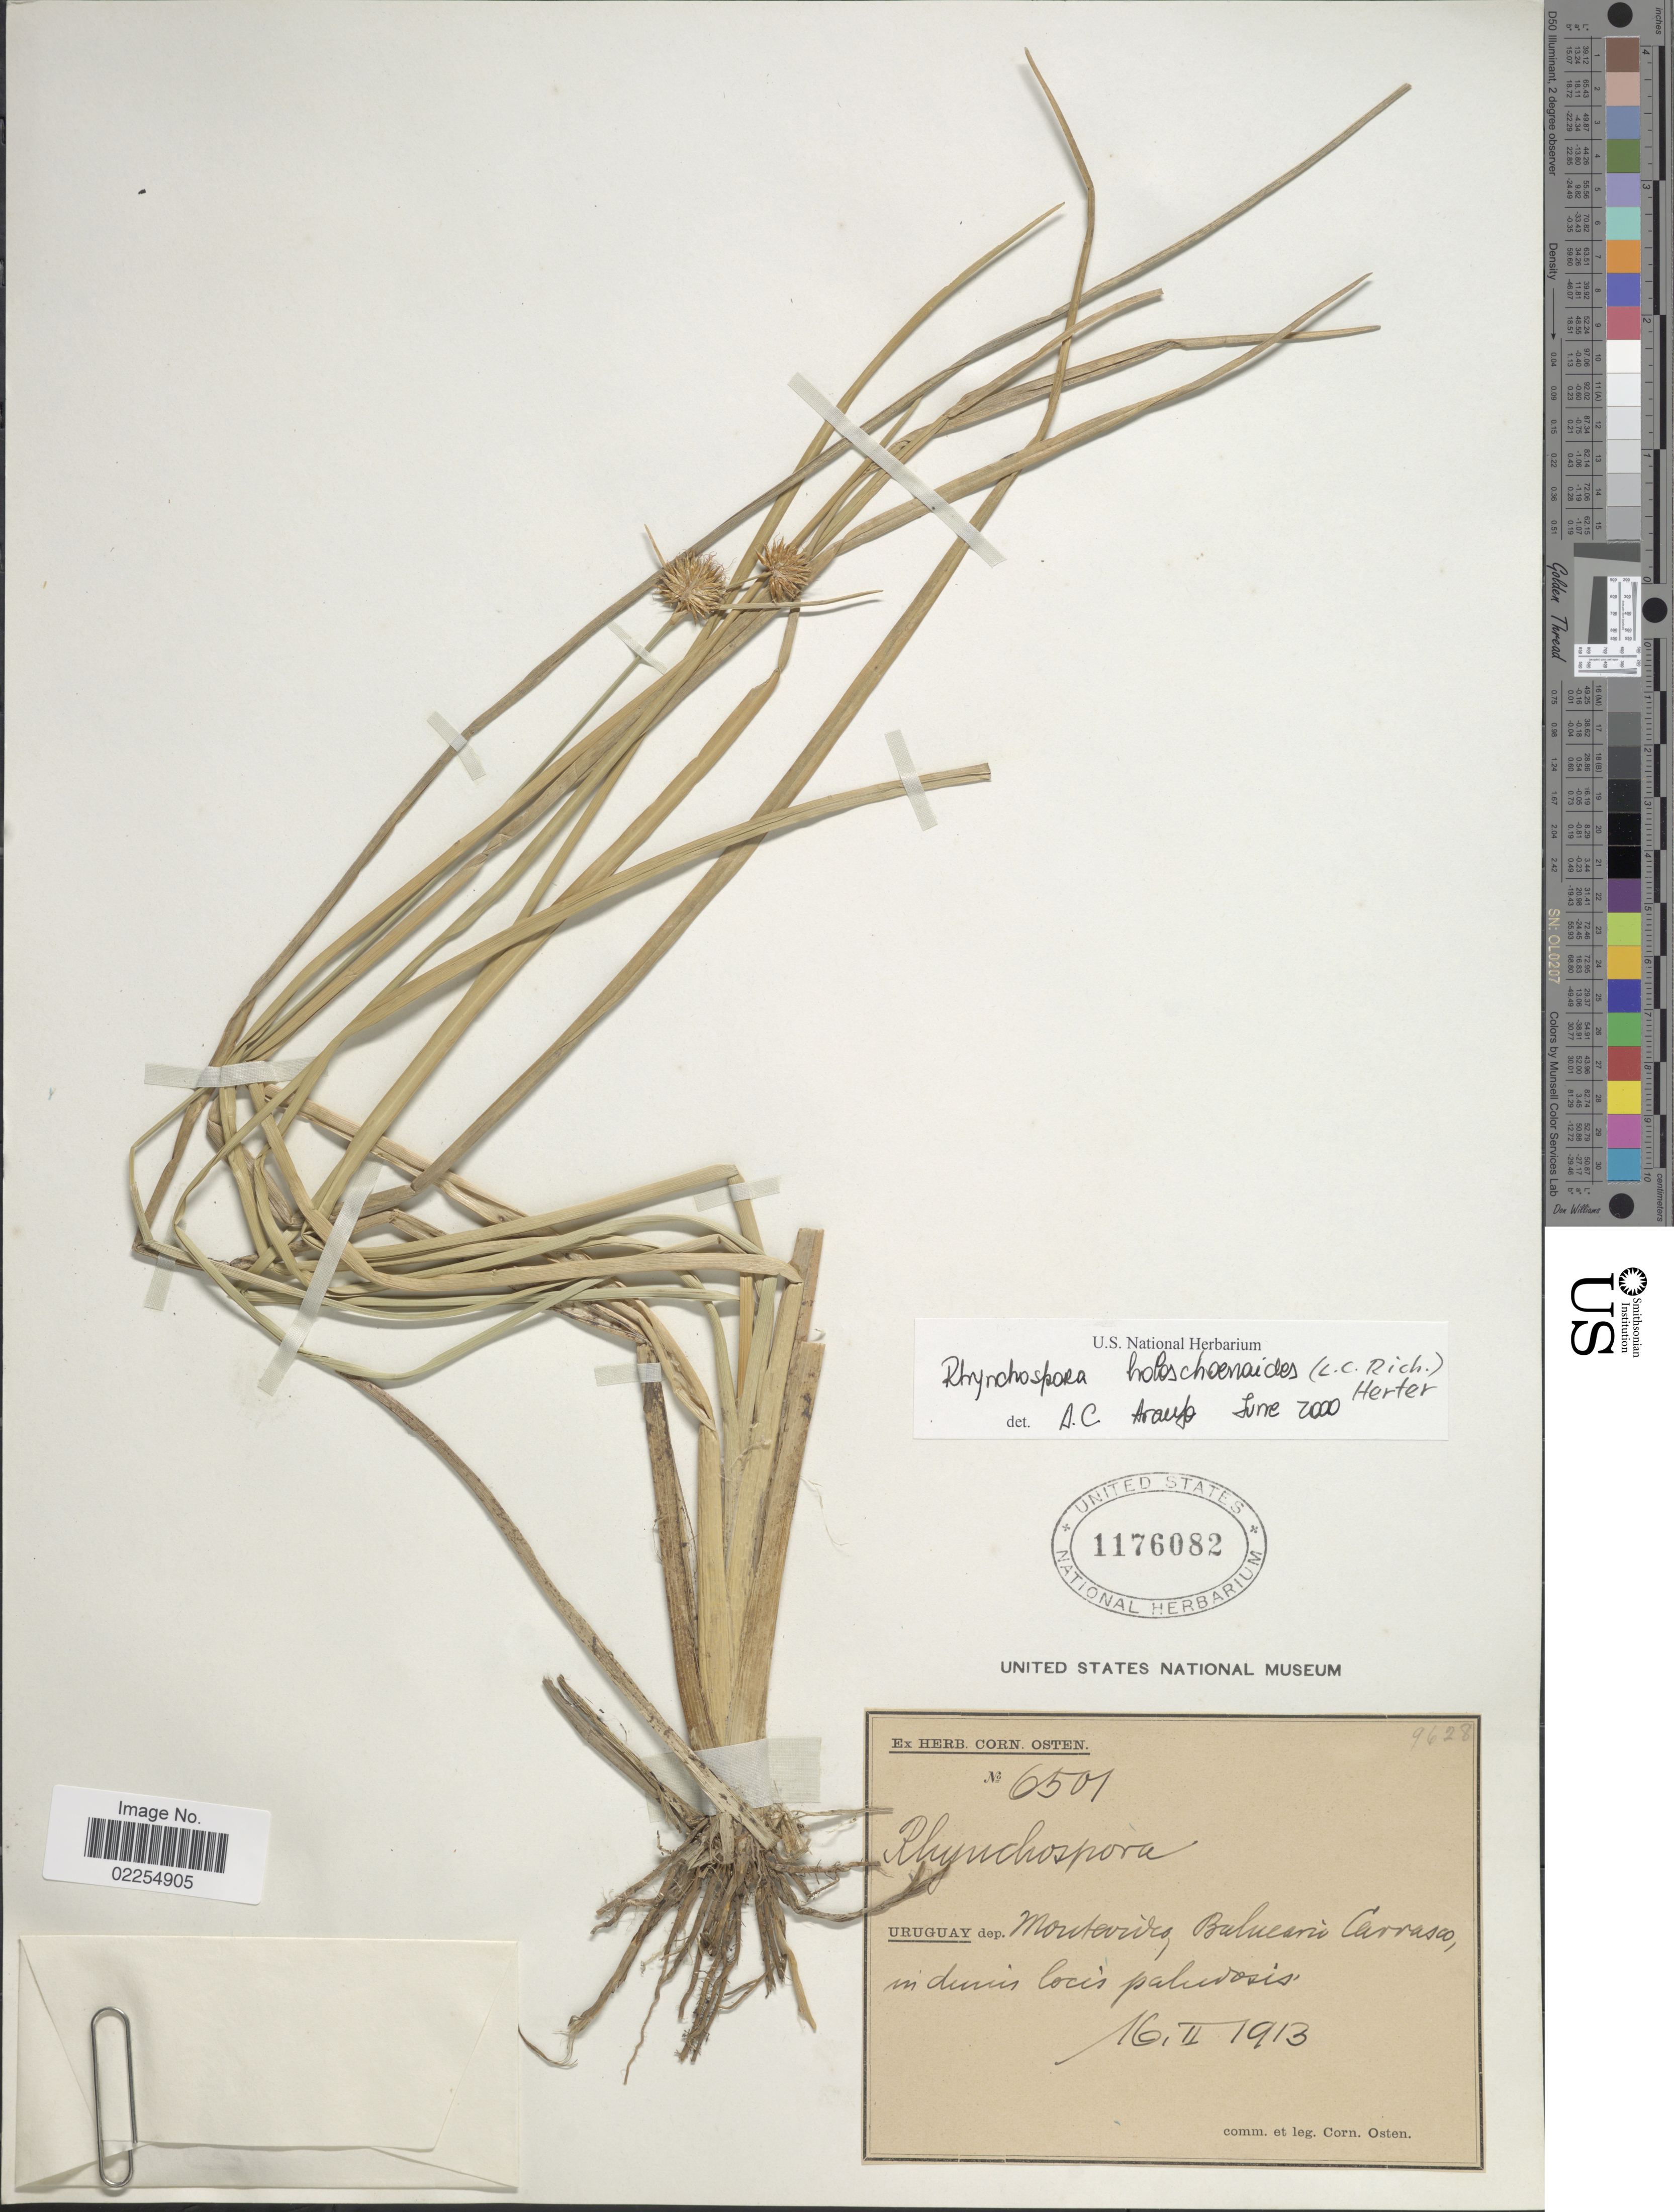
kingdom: Plantae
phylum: Tracheophyta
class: Liliopsida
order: Poales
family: Cyperaceae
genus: Rhynchospora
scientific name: Rhynchospora holoschoenoides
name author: (Rich.) Herter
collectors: C. Osten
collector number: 6501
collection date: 1913-02-16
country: Uruguay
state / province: Montevideo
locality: Balneario Carrasco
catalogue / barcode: US 1176082